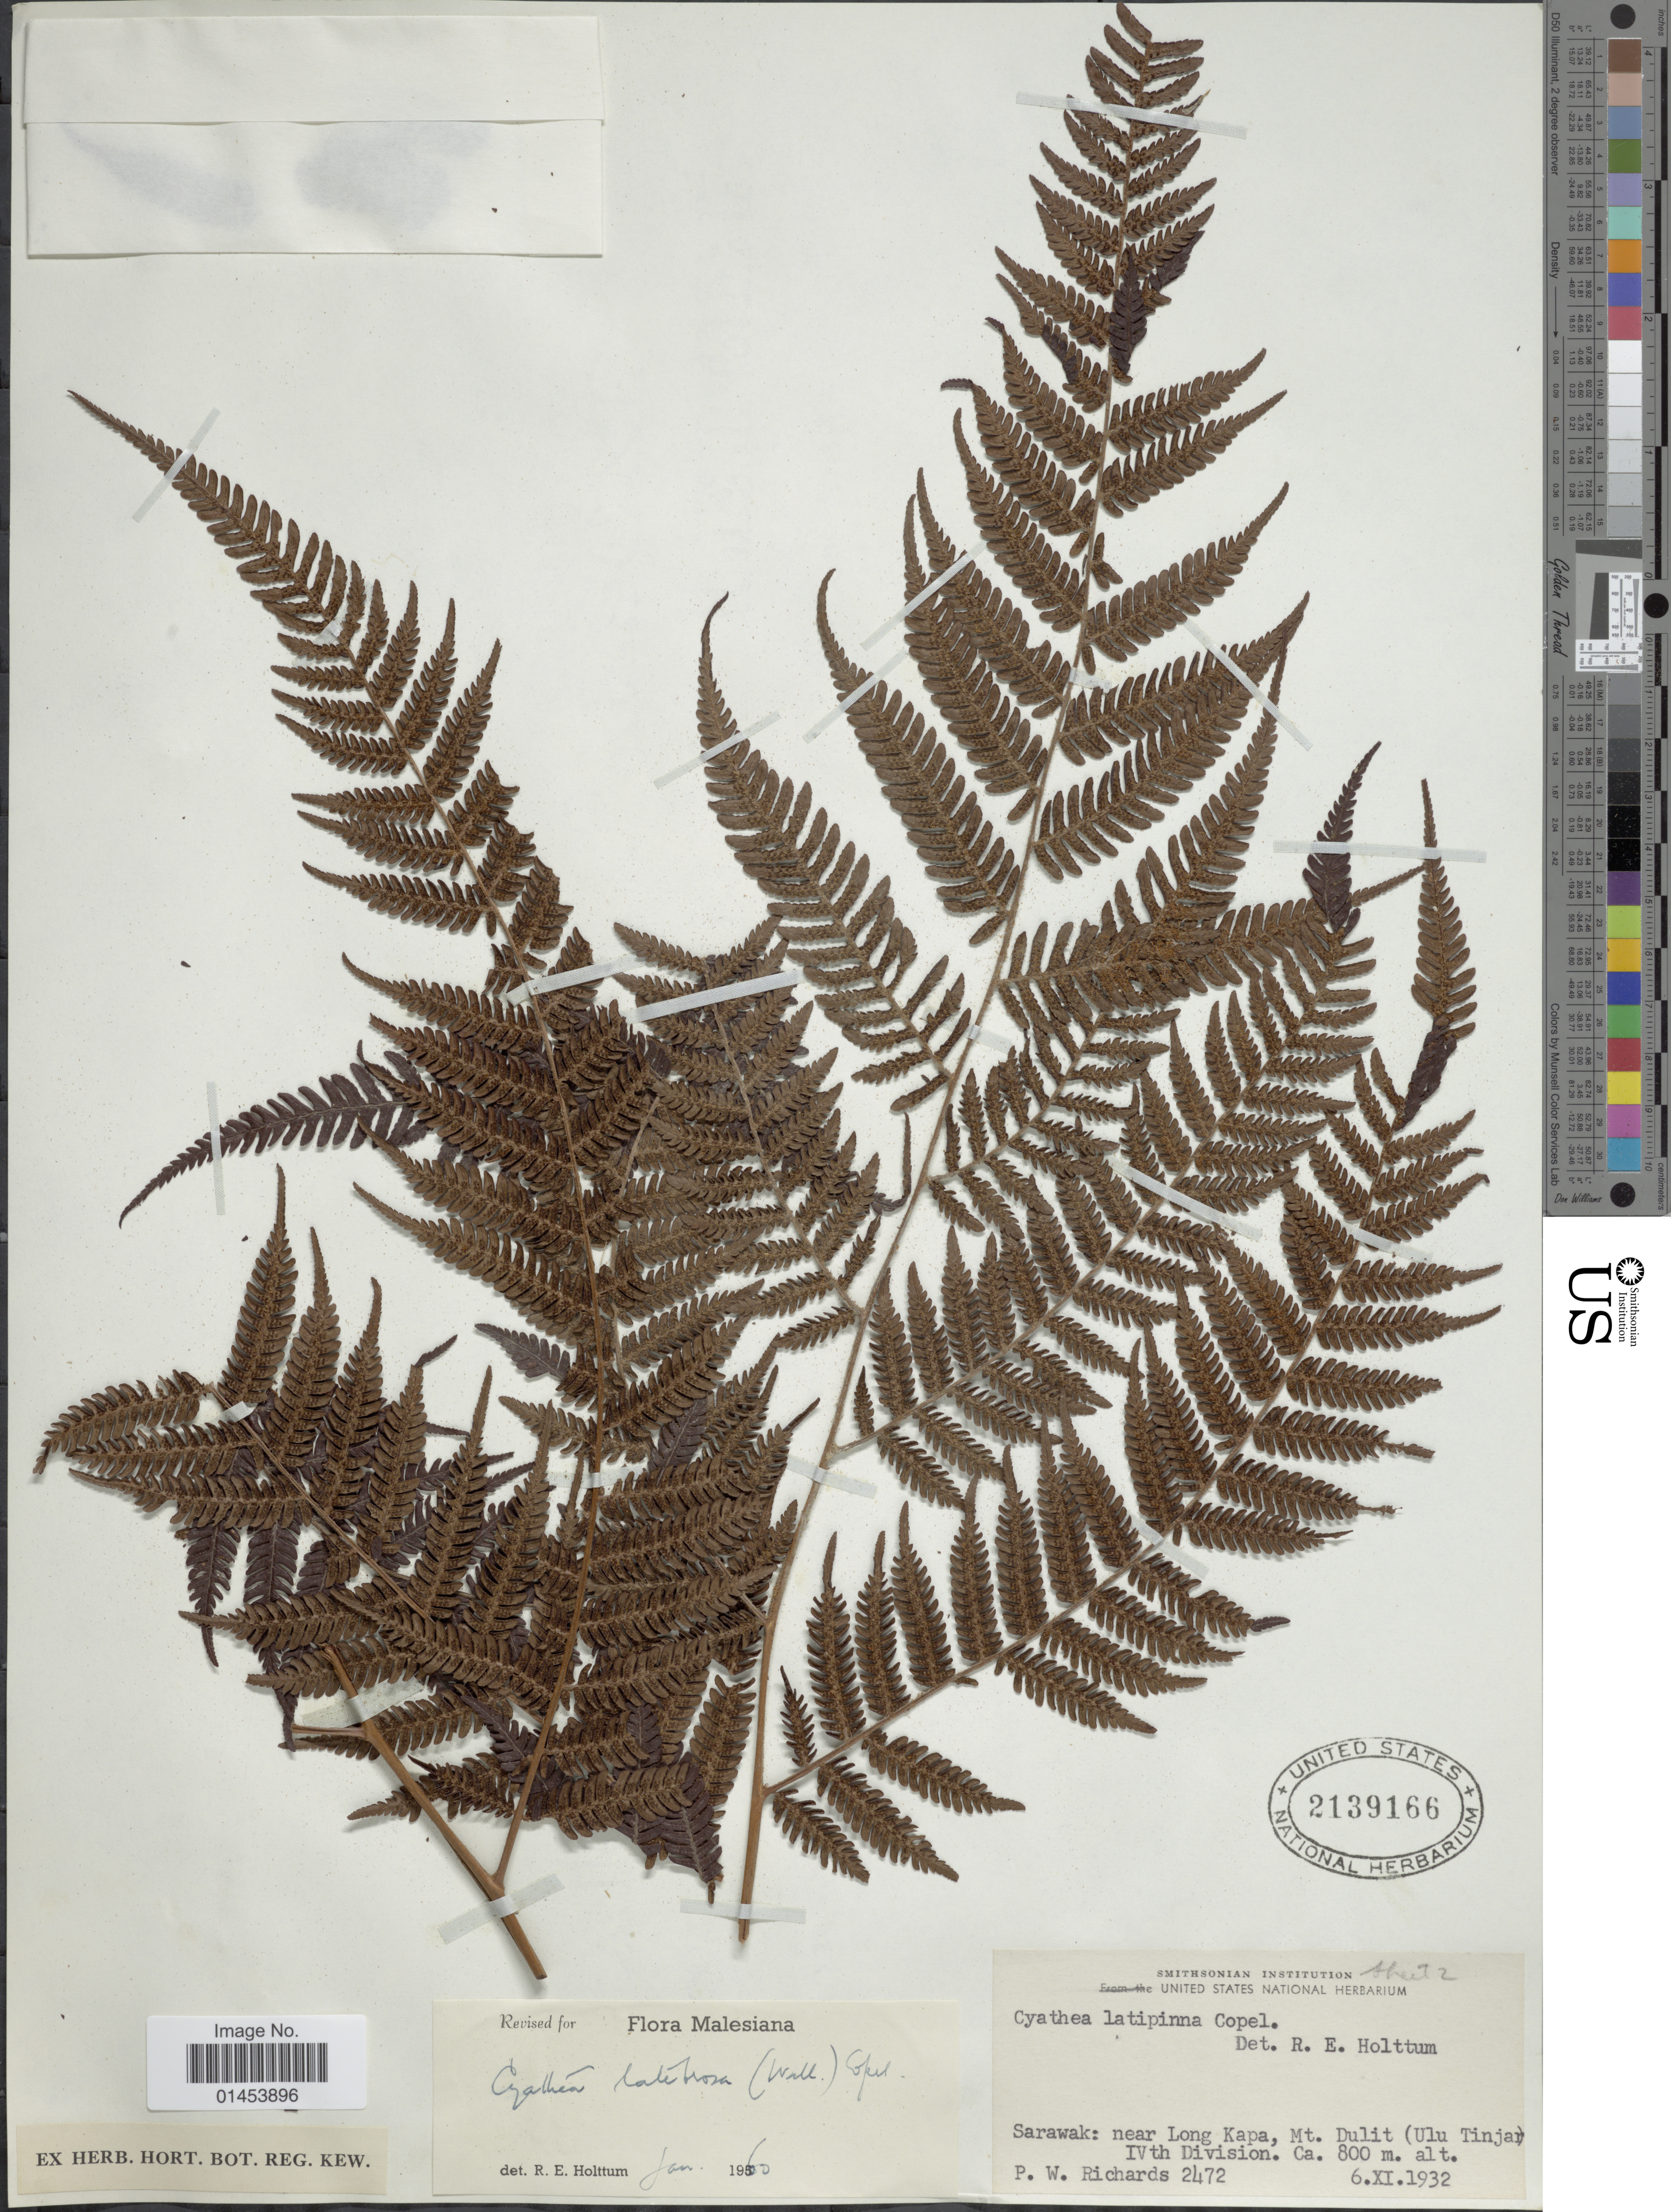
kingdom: Plantae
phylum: Tracheophyta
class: Polypodiopsida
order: Cyatheales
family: Cyatheaceae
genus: Cyathea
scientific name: Cyathea latebrosa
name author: (Wall. ex Hook.) Copel.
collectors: P. Richards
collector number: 2472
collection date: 1932-11-06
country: Malaysia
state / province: Sarawak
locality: Sarawak: near Long Kapa, Mt. Dulit(Ulu Tinjar) IVth Division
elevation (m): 800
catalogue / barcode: US 2139166